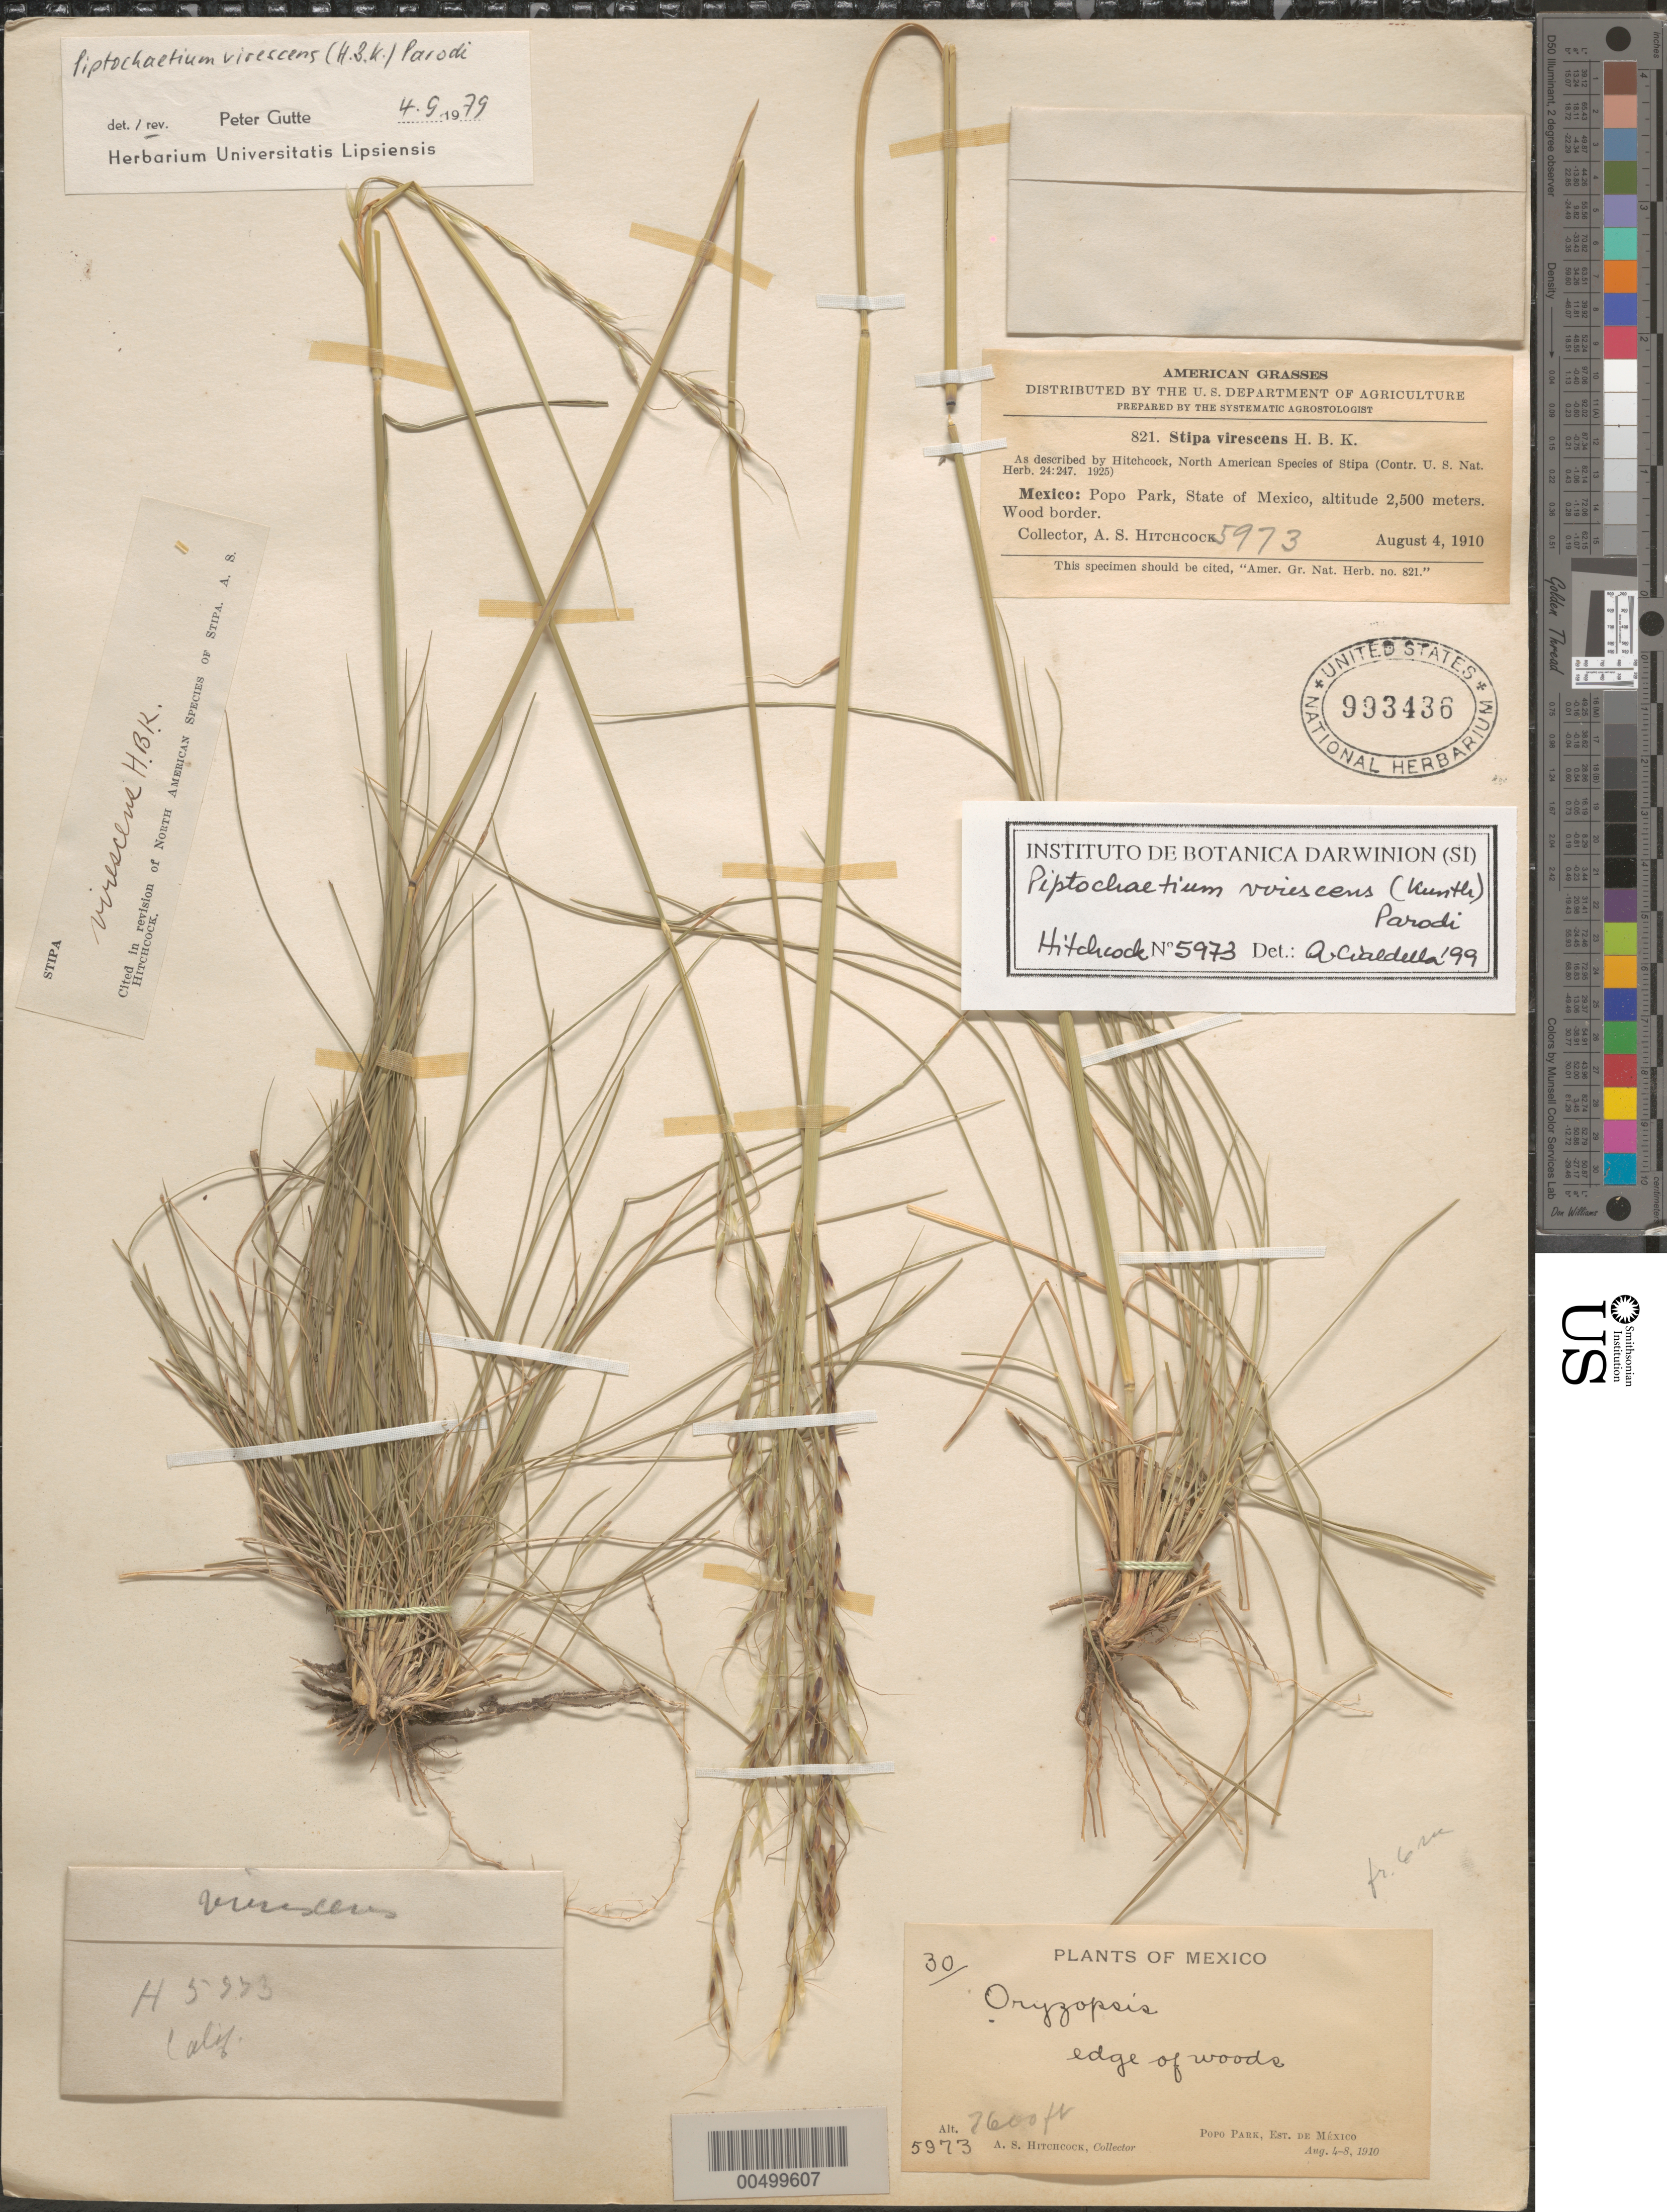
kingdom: Plantae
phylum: Tracheophyta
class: Liliopsida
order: Poales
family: Poaceae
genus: Piptochaetium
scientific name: Piptochaetium virescens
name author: (Kunth) Parodi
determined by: Gutte, P.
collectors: A. S. Hitchcock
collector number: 5973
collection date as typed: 4 Aug 1910 to 8 Aug 1910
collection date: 1910-08-04/1910-08-08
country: Mexico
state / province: México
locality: Popo Park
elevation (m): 488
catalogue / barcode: US 993436